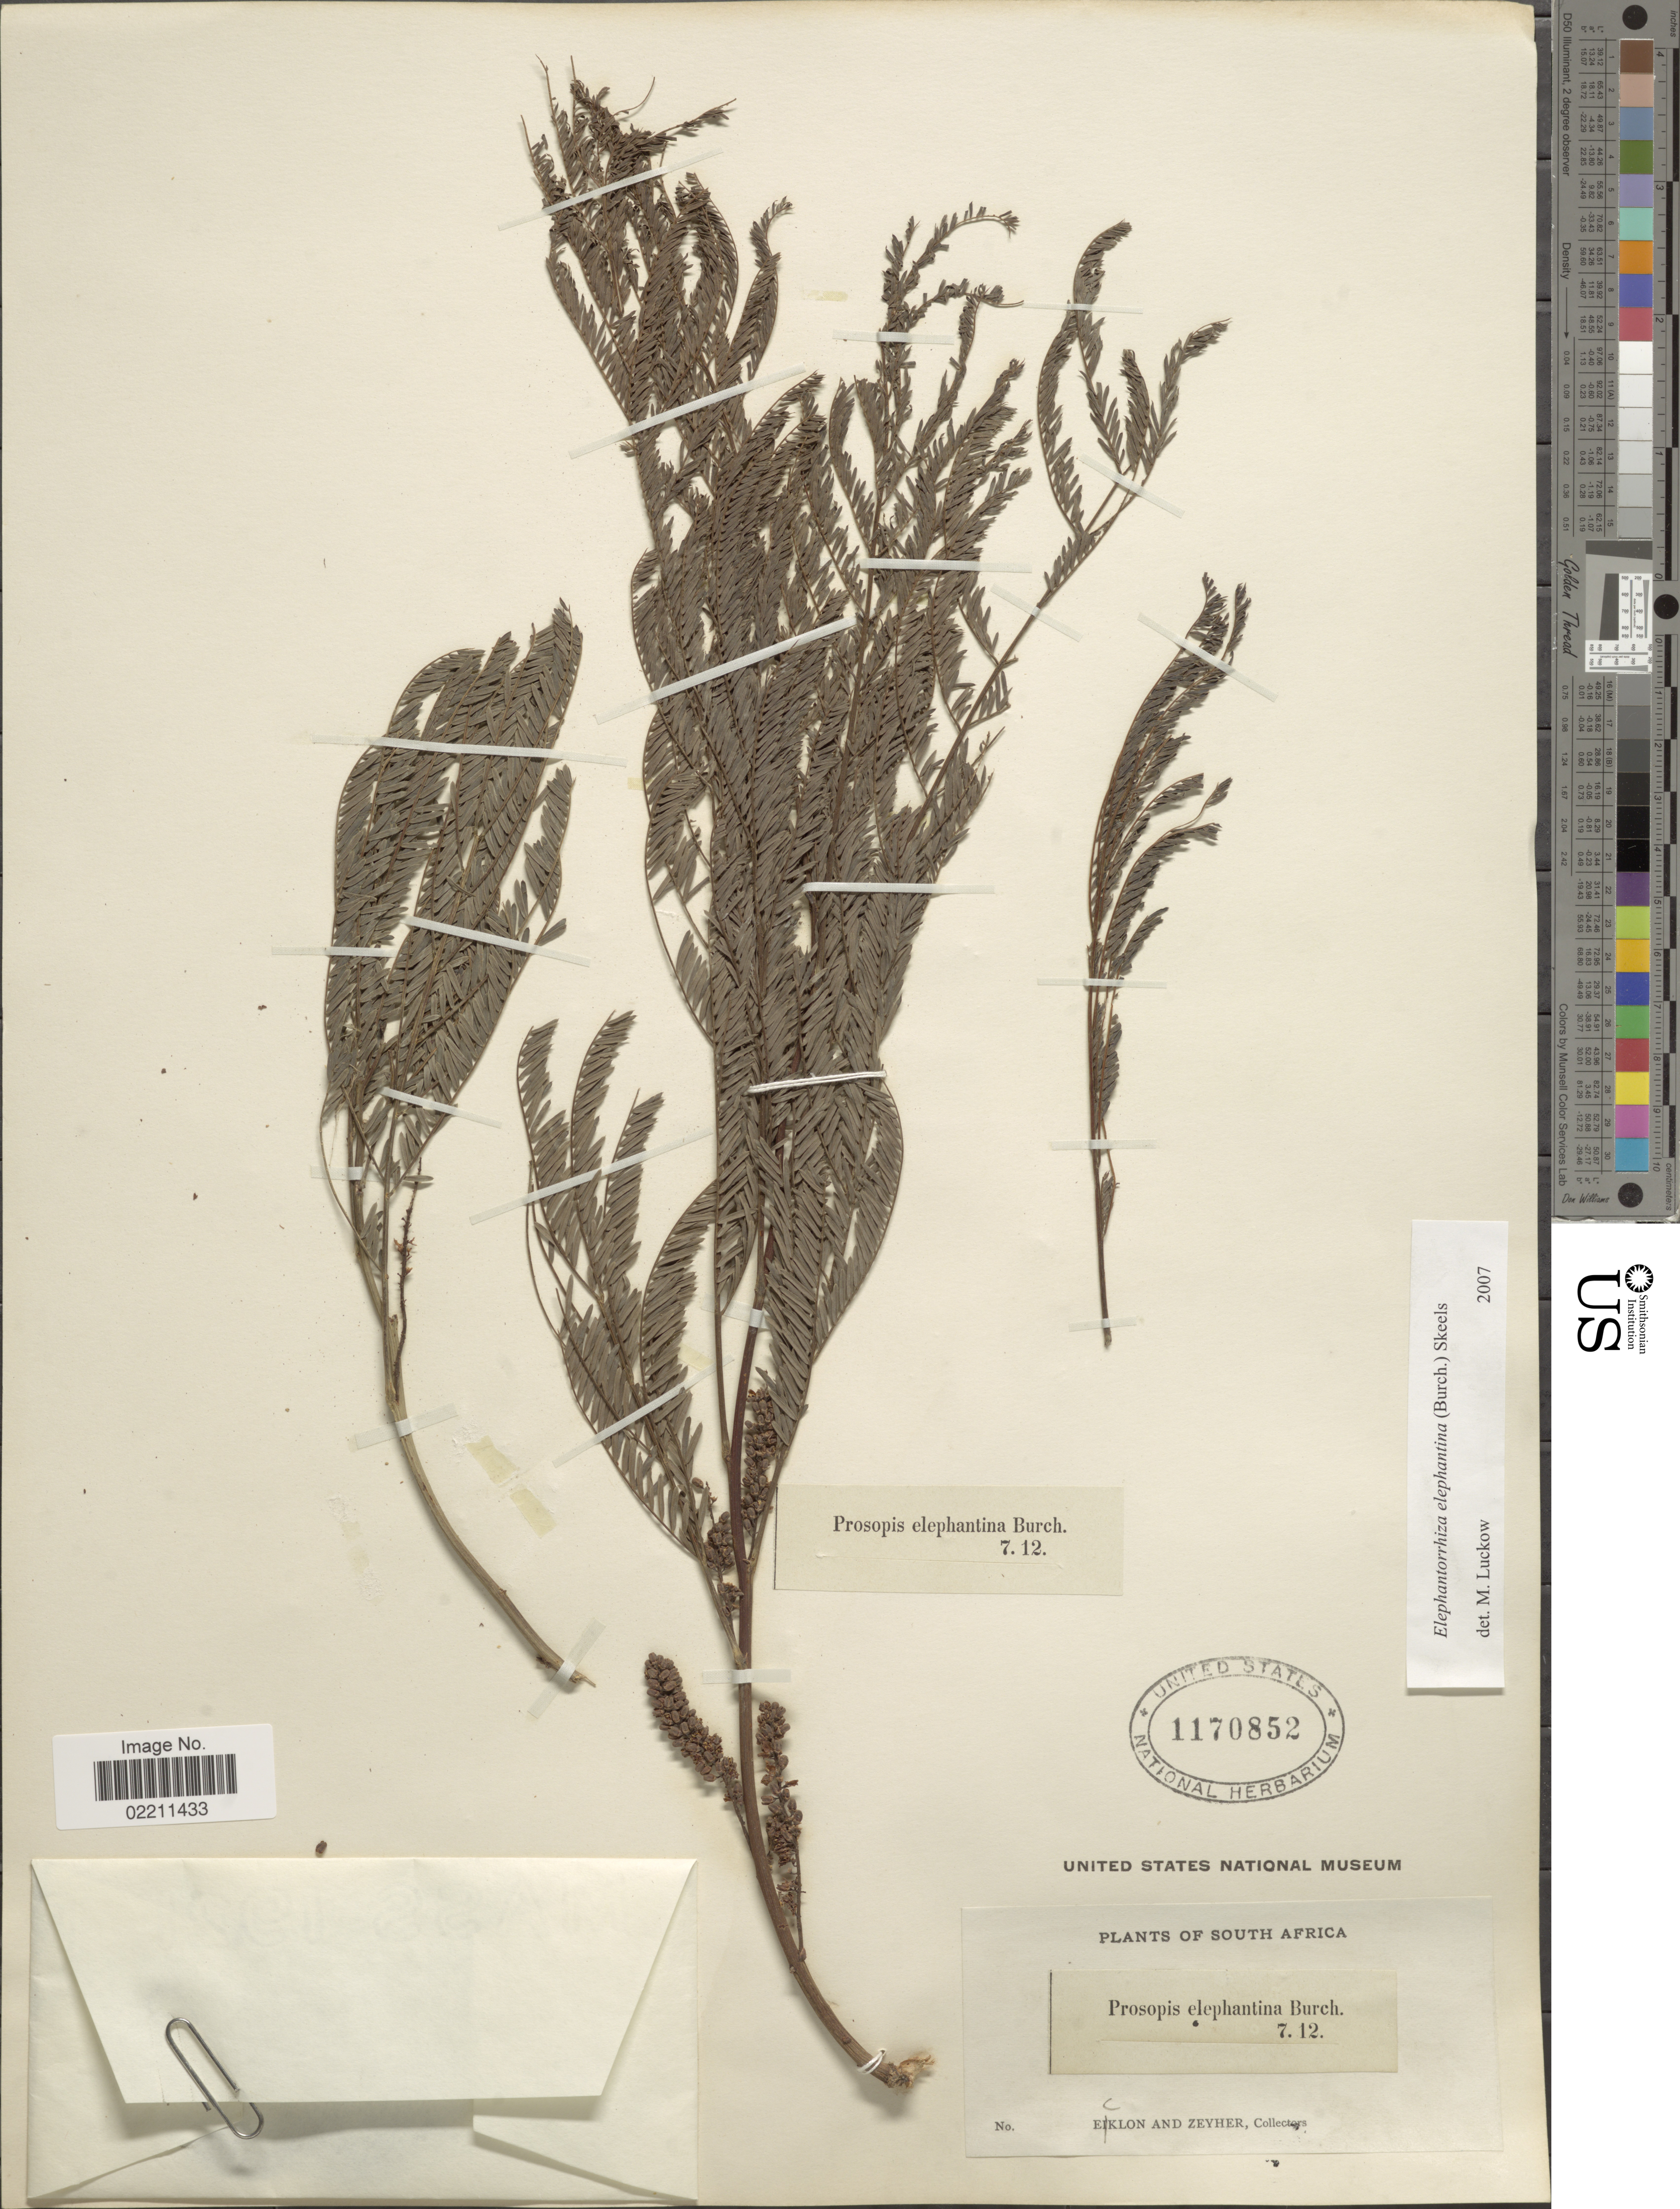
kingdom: Plantae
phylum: Tracheophyta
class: Magnoliopsida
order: Fabales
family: Fabaceae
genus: Entada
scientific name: Entada elephantina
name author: (Burch.) S.A. O'Donnell & G.P. Lewis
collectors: -. Ecklon & -. Zeyher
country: South Africa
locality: South africa.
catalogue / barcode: US 1170852